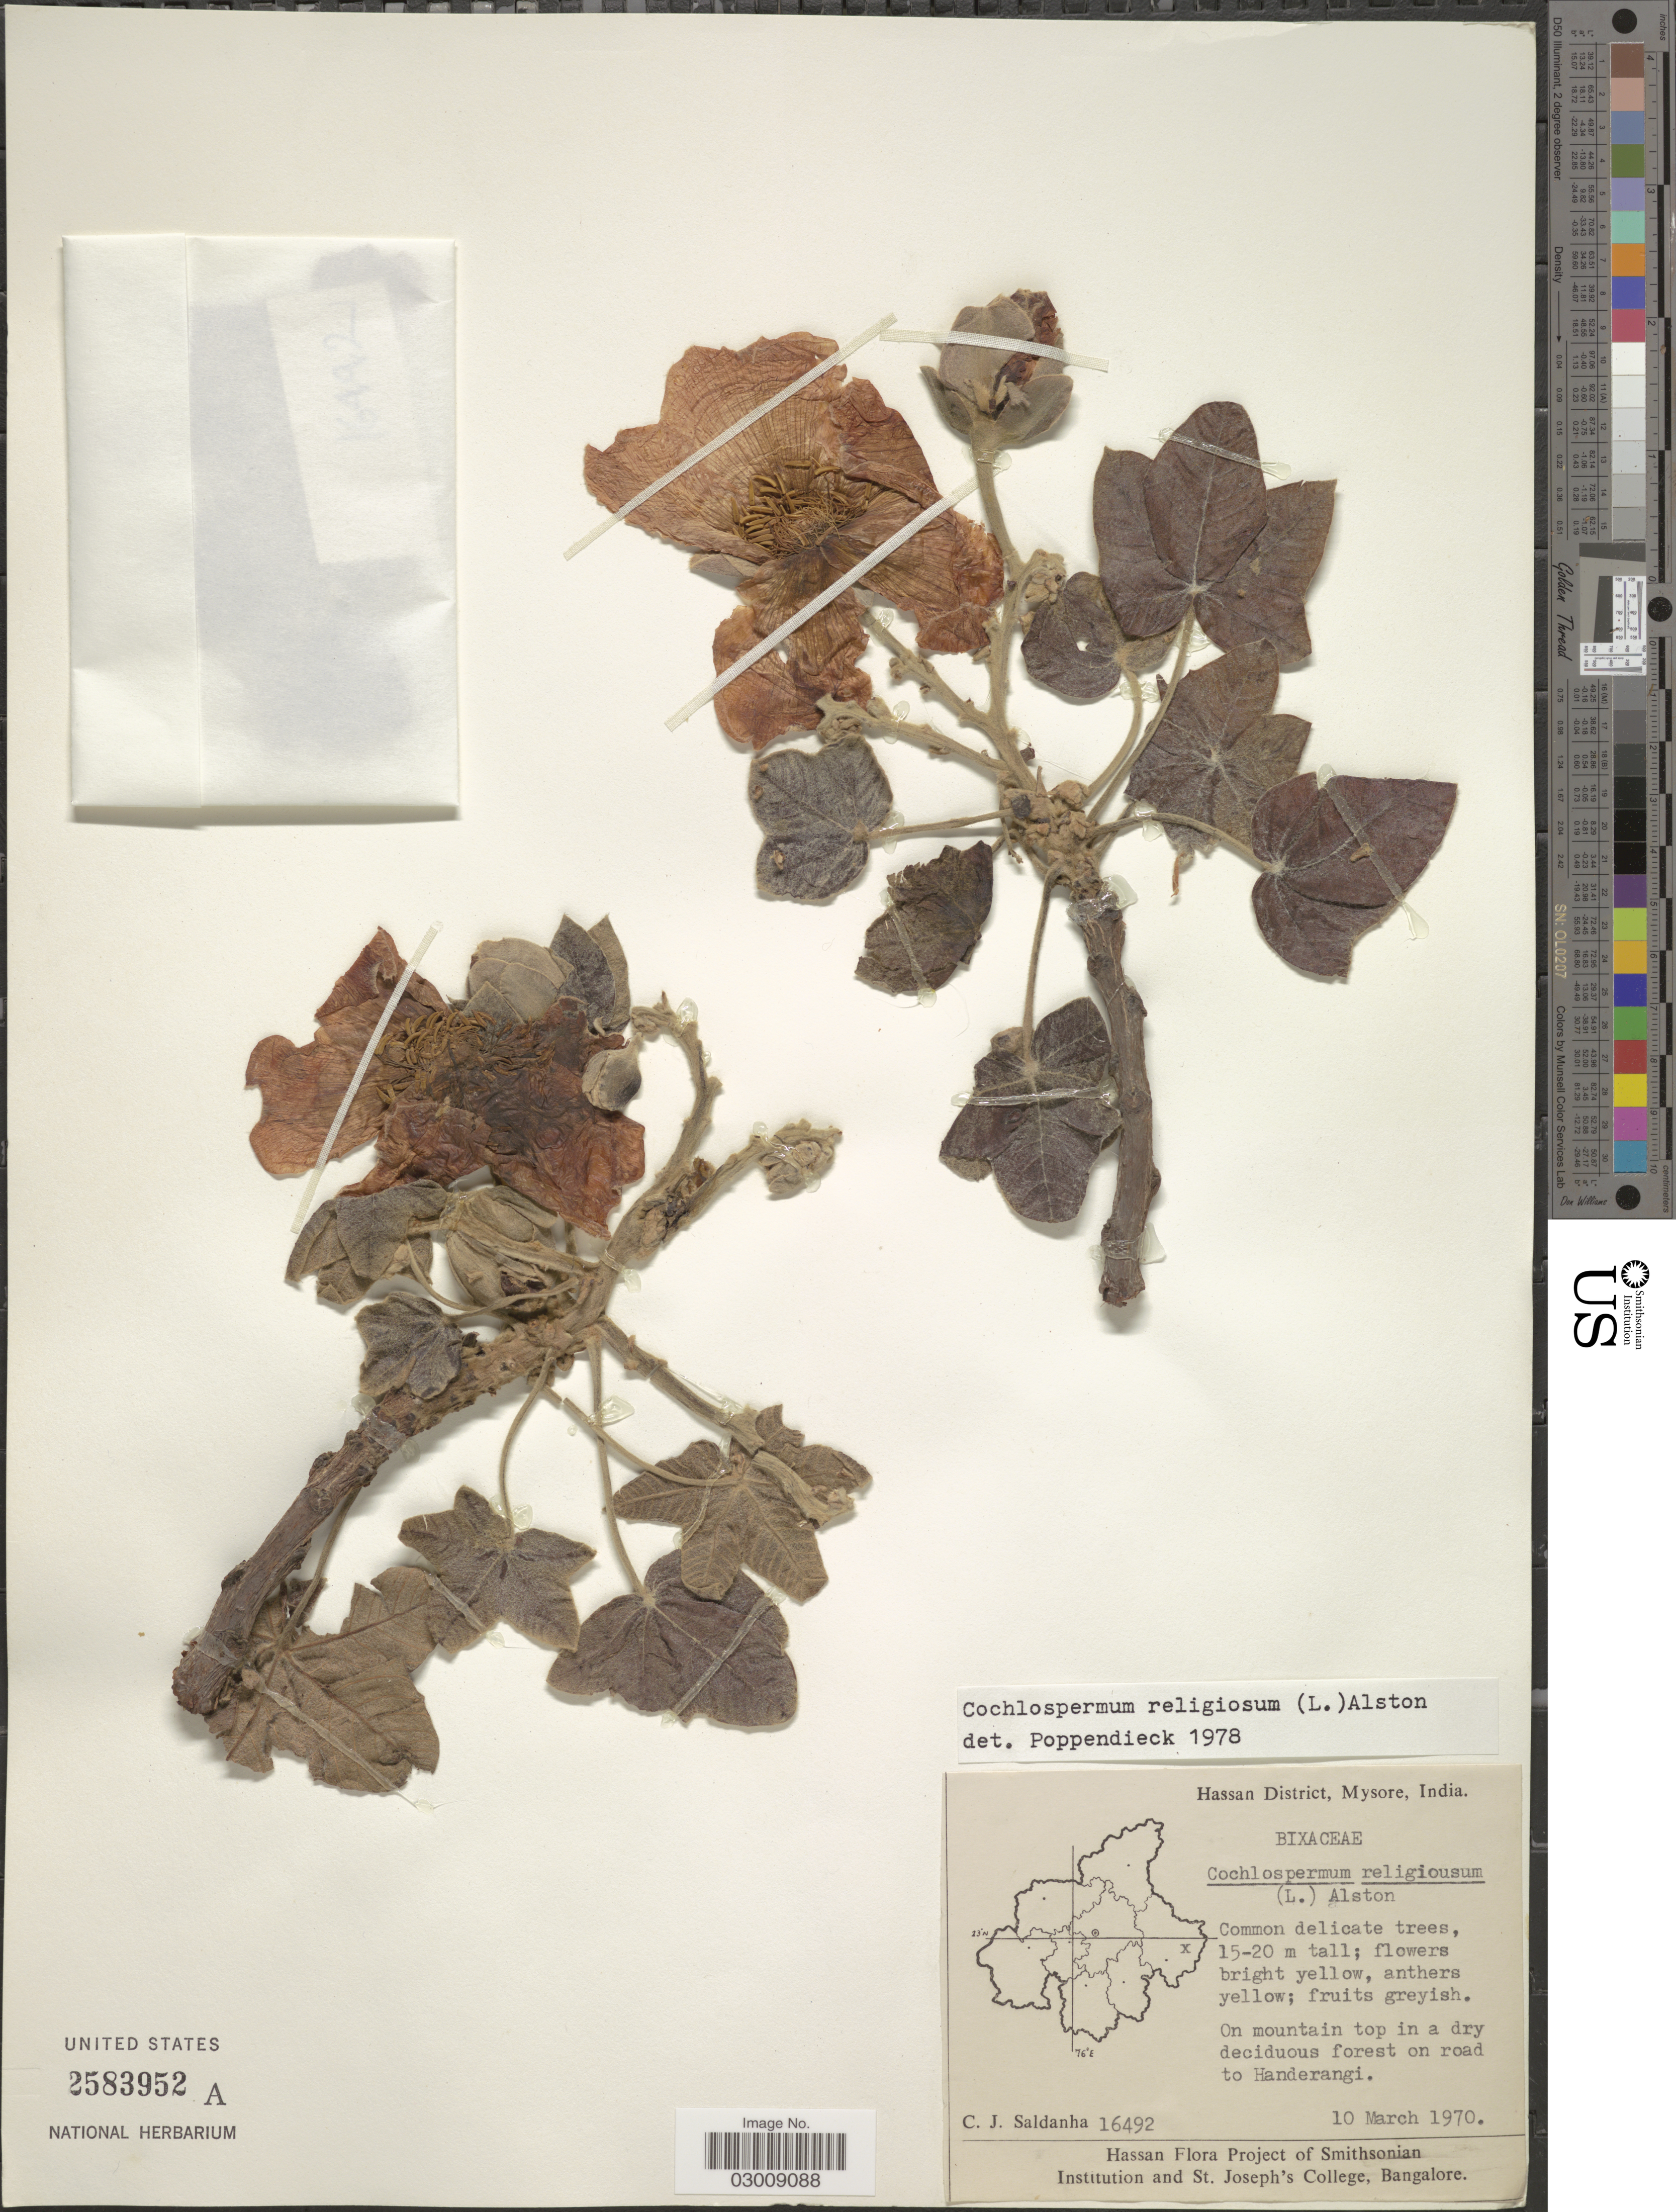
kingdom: Plantae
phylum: Tracheophyta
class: Magnoliopsida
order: Malvales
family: Cochlospermaceae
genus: Cochlospermum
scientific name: Cochlospermum religiosum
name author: (L.) Alston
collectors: C. J. Saldanha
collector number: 16492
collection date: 1970-03-10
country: India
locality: Hassan District, Mysore. On mountain top in a dry deciduous forest on road to Handerangi.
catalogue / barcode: US 2583952A